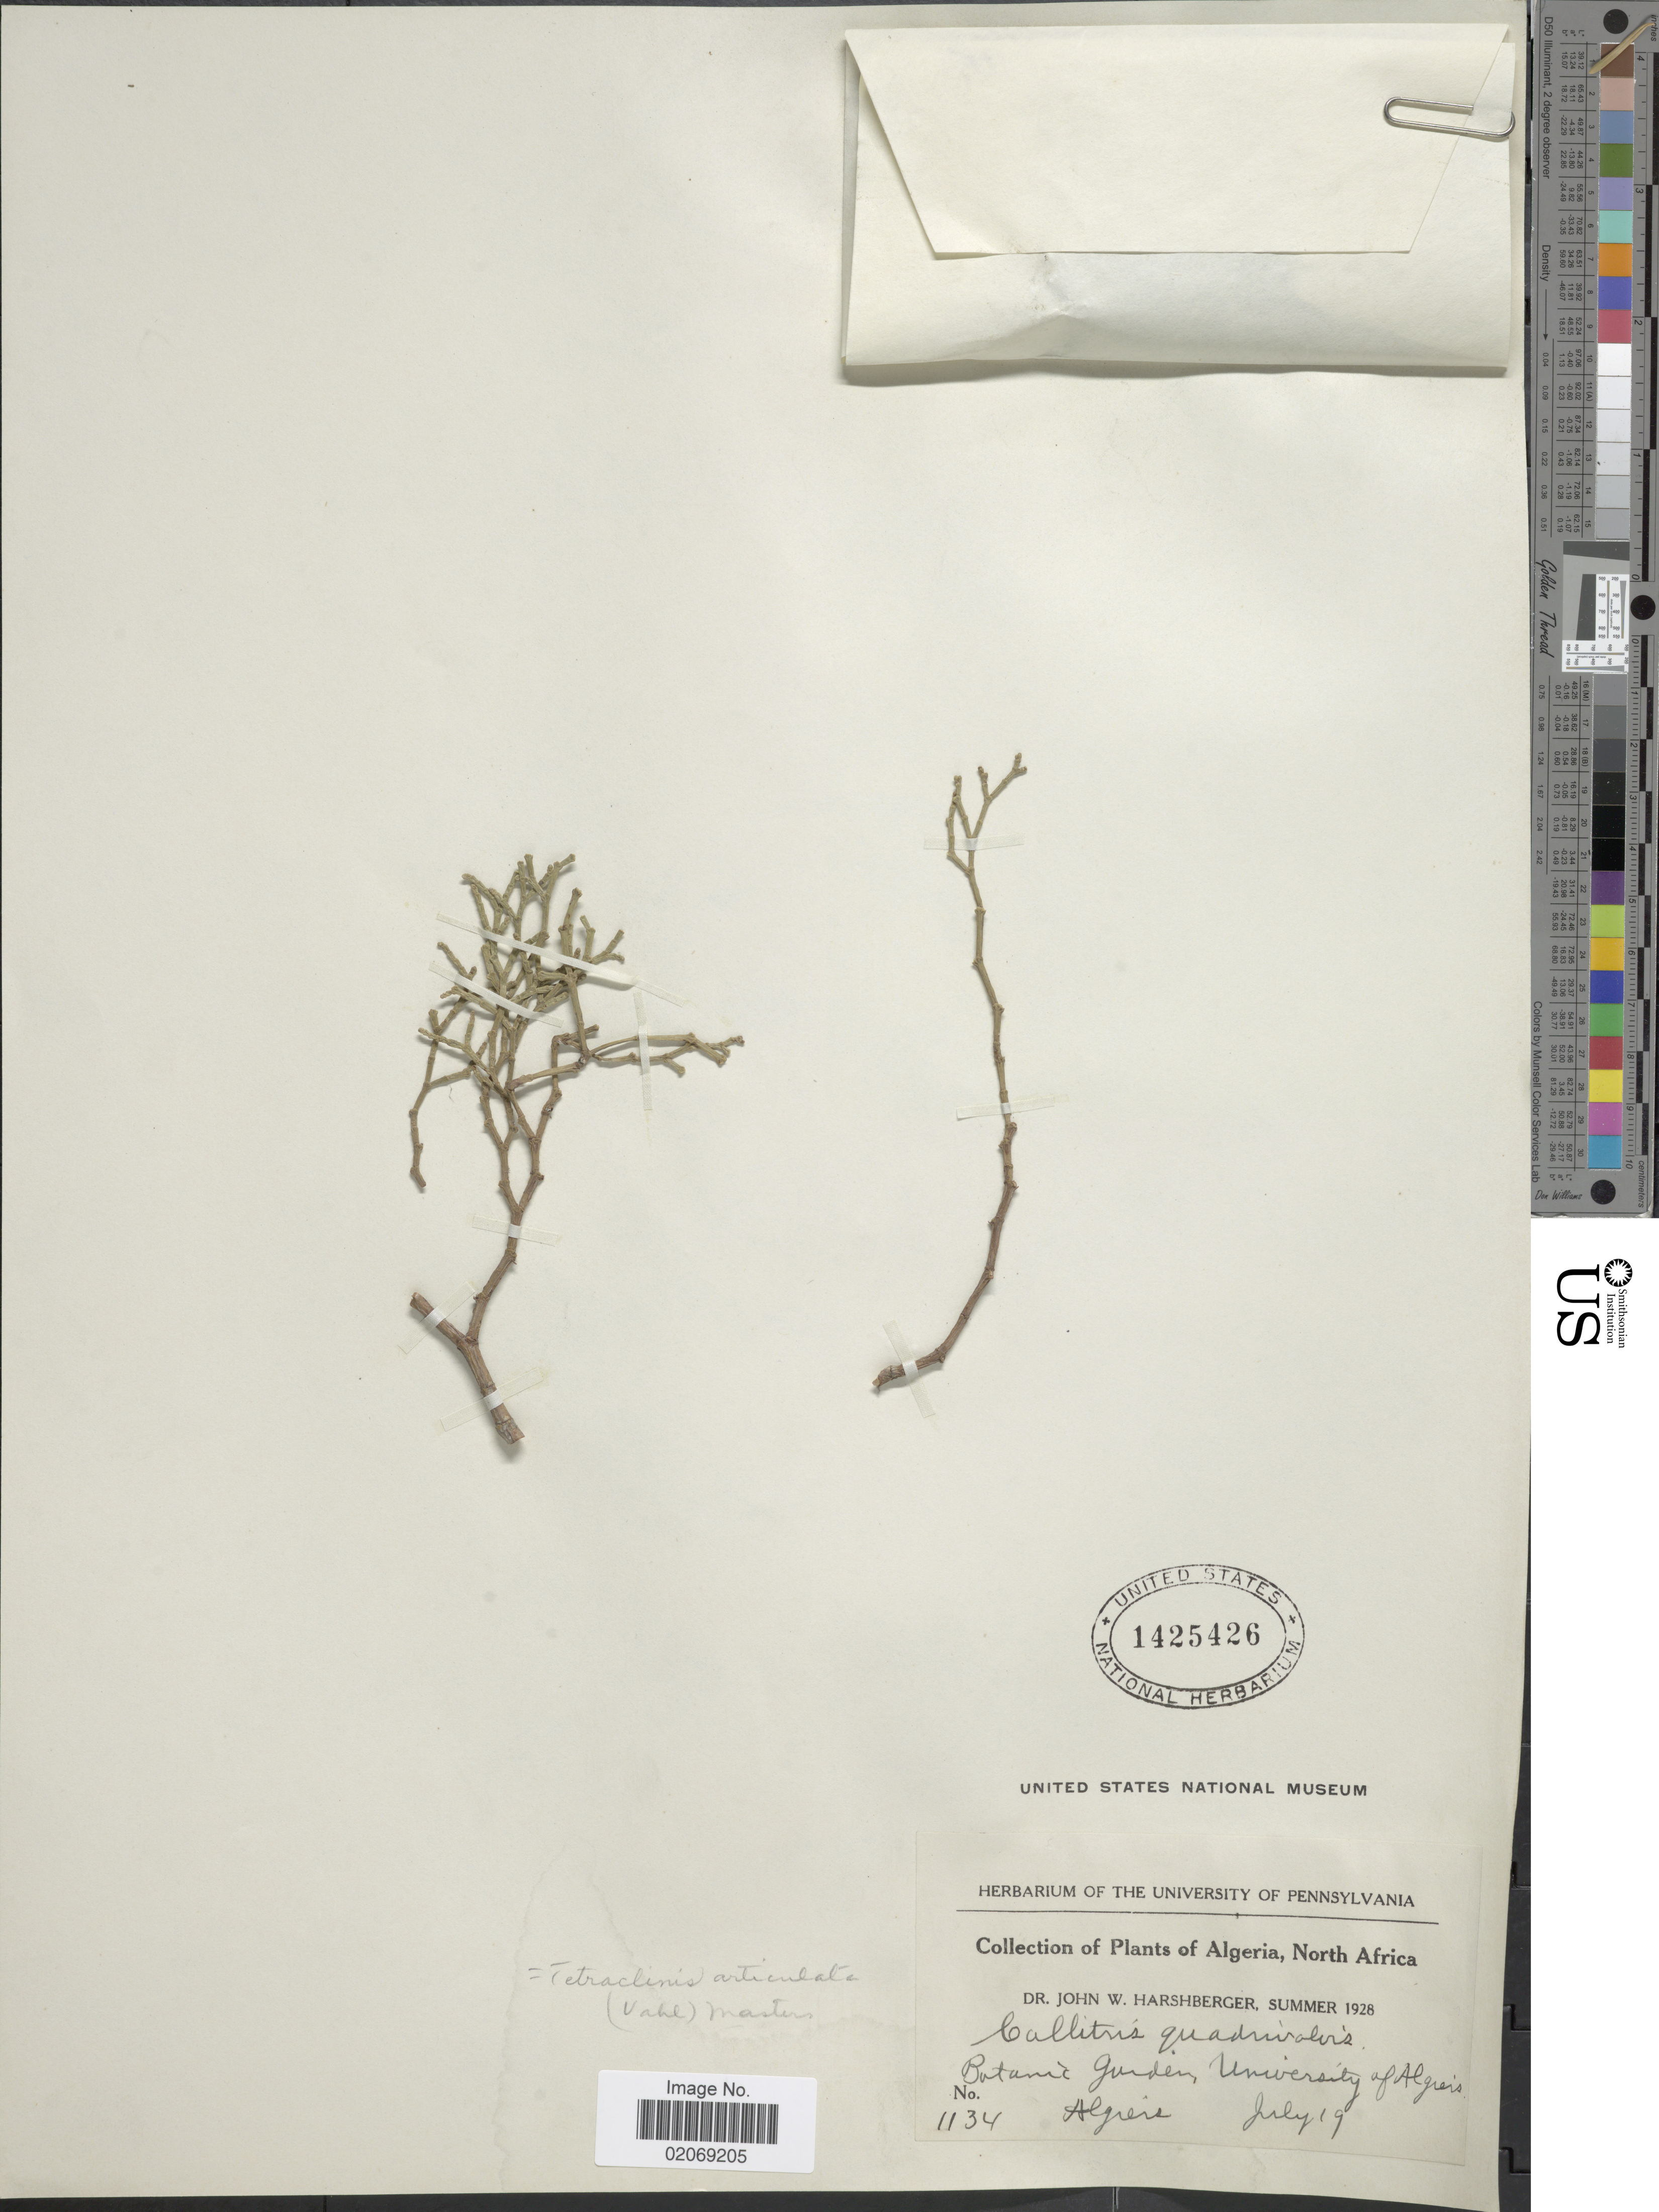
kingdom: Plantae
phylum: Tracheophyta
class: Pinopsida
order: Pinales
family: Cupressaceae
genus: Tetraclinis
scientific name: Tetraclinis articulata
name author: (Vahl) Mast.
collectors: J. W. Harshberger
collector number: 1134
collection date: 1928-07-19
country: Algeria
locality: Botanic Garden, University of Algiers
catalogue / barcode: US 1425426